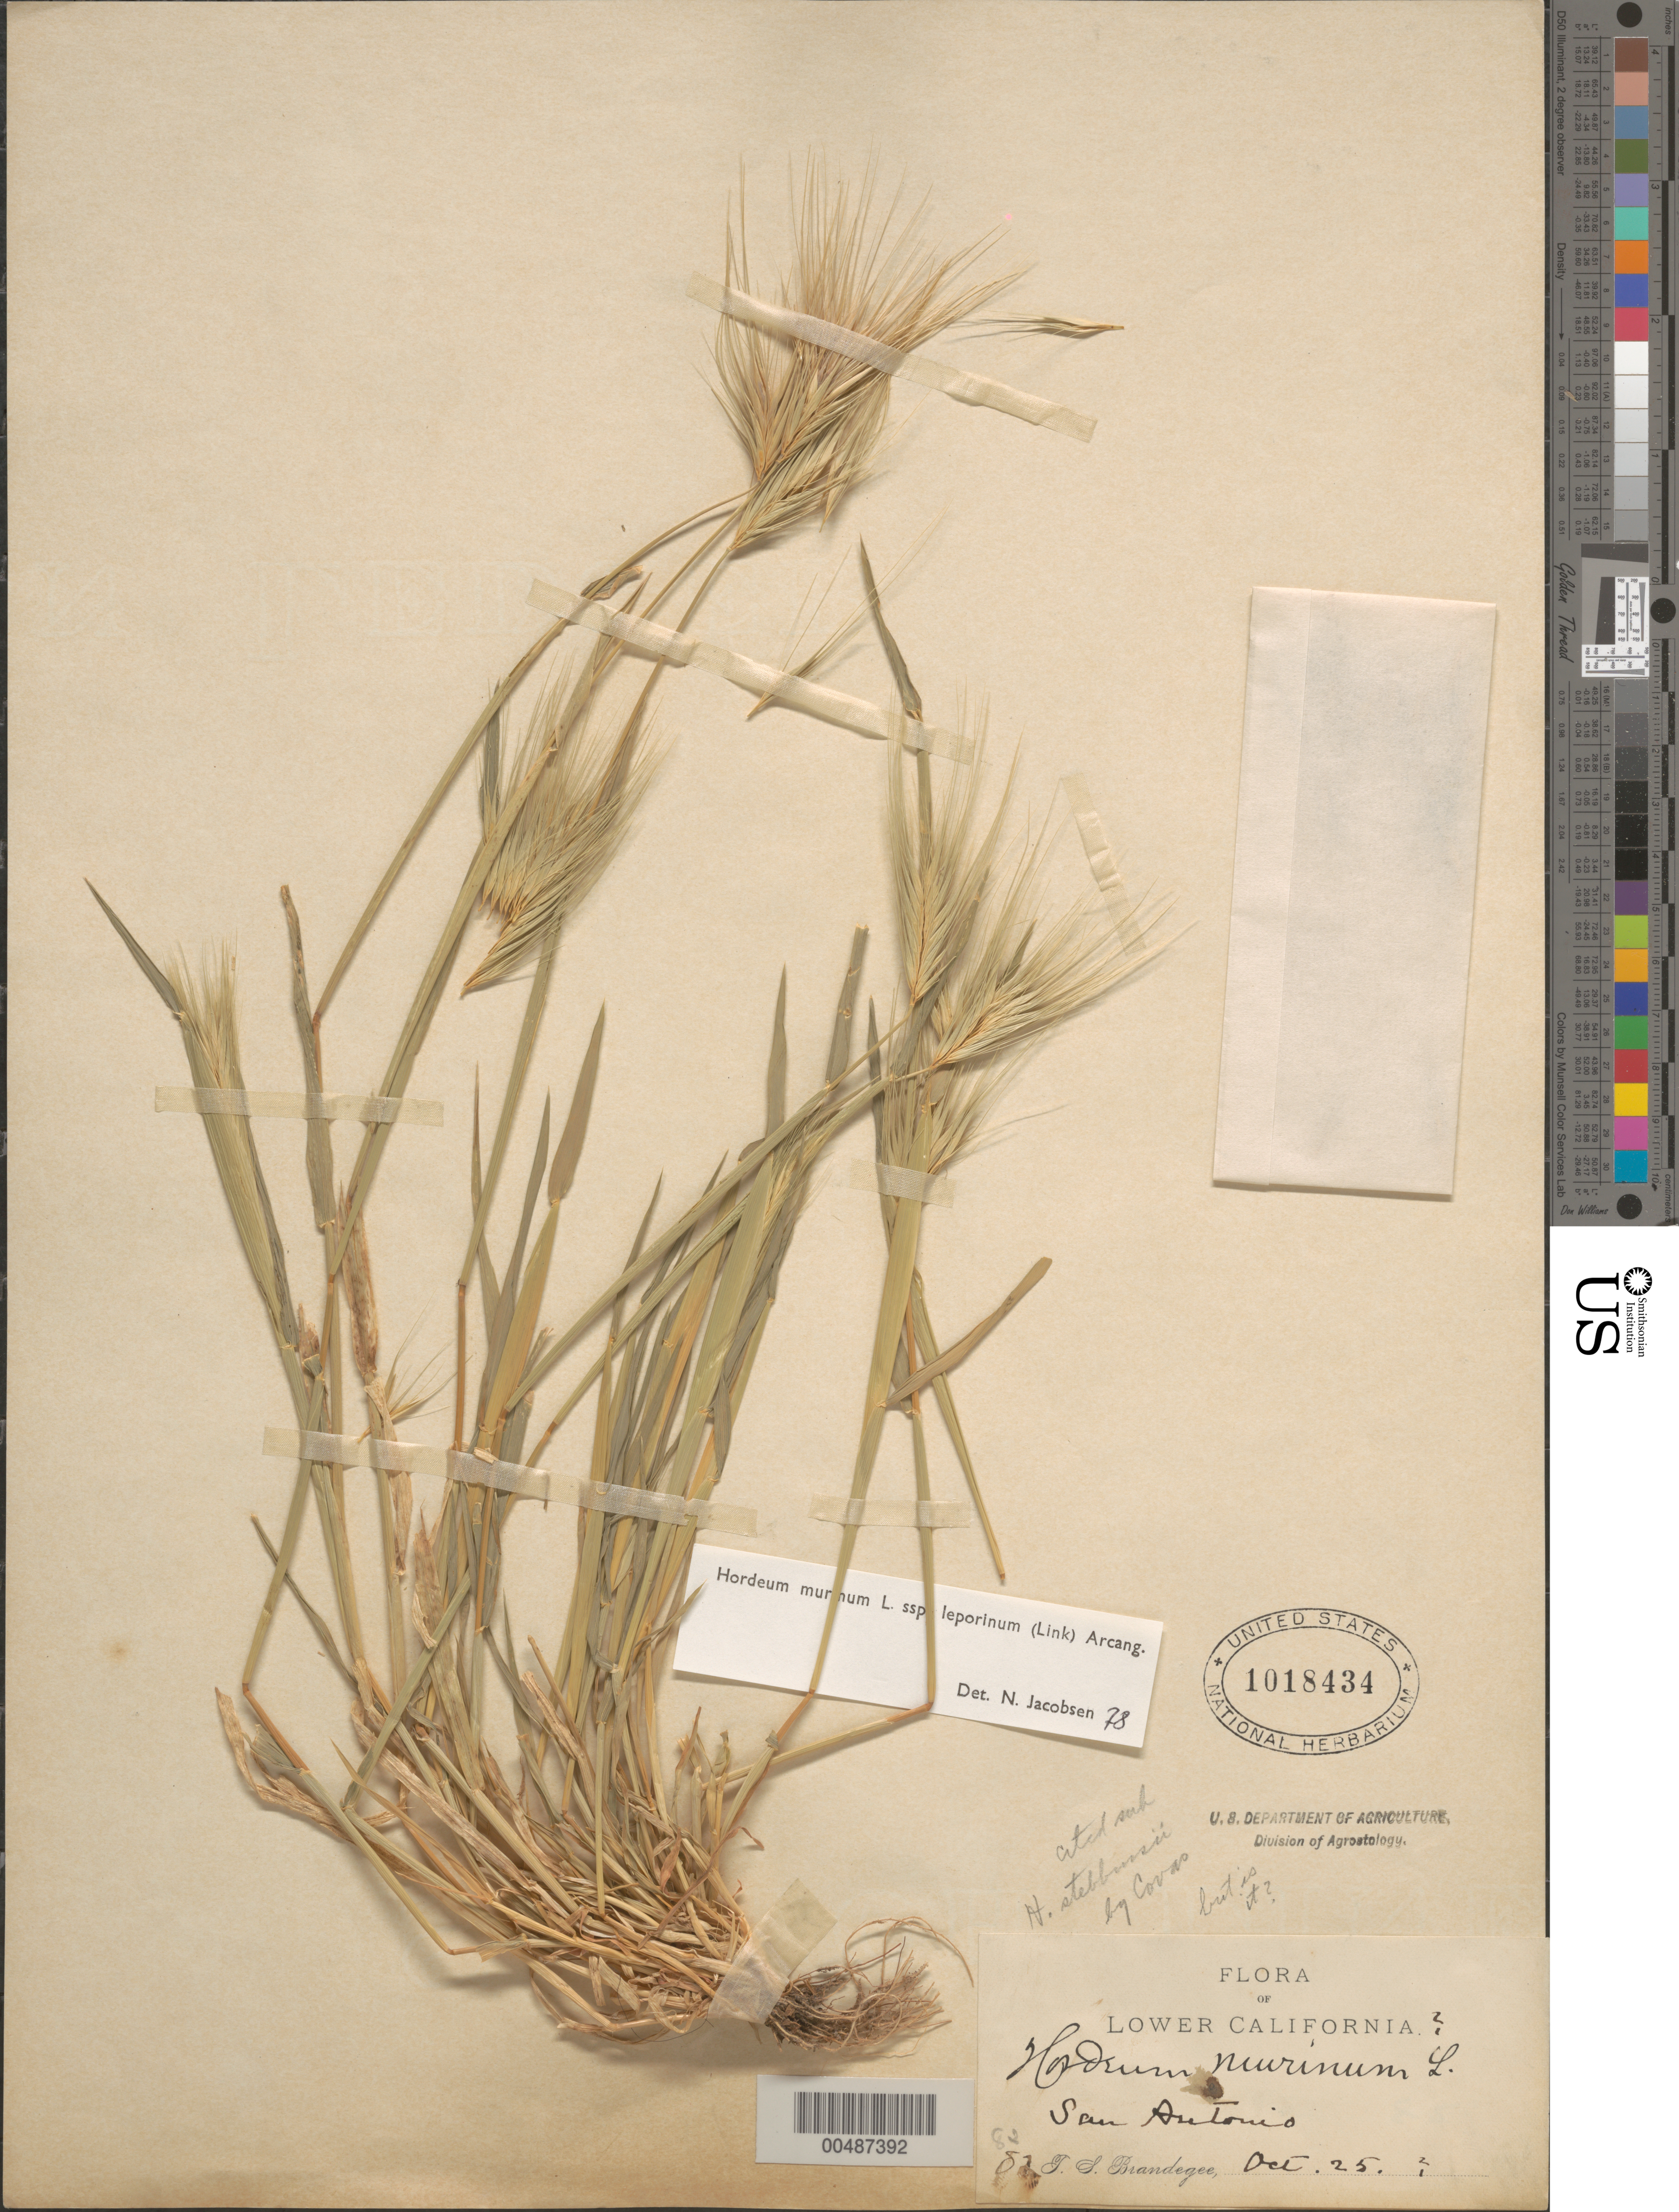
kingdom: Plantae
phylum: Tracheophyta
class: Liliopsida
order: Poales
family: Poaceae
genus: Hordeum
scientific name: Hordeum murinum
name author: L.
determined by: Jacobsen, N. H. G.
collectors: T. S. Brandegee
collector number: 62/82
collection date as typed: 25 Oct 1???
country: Mexico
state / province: Baja California Norte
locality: San Antonio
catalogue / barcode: US 1018434